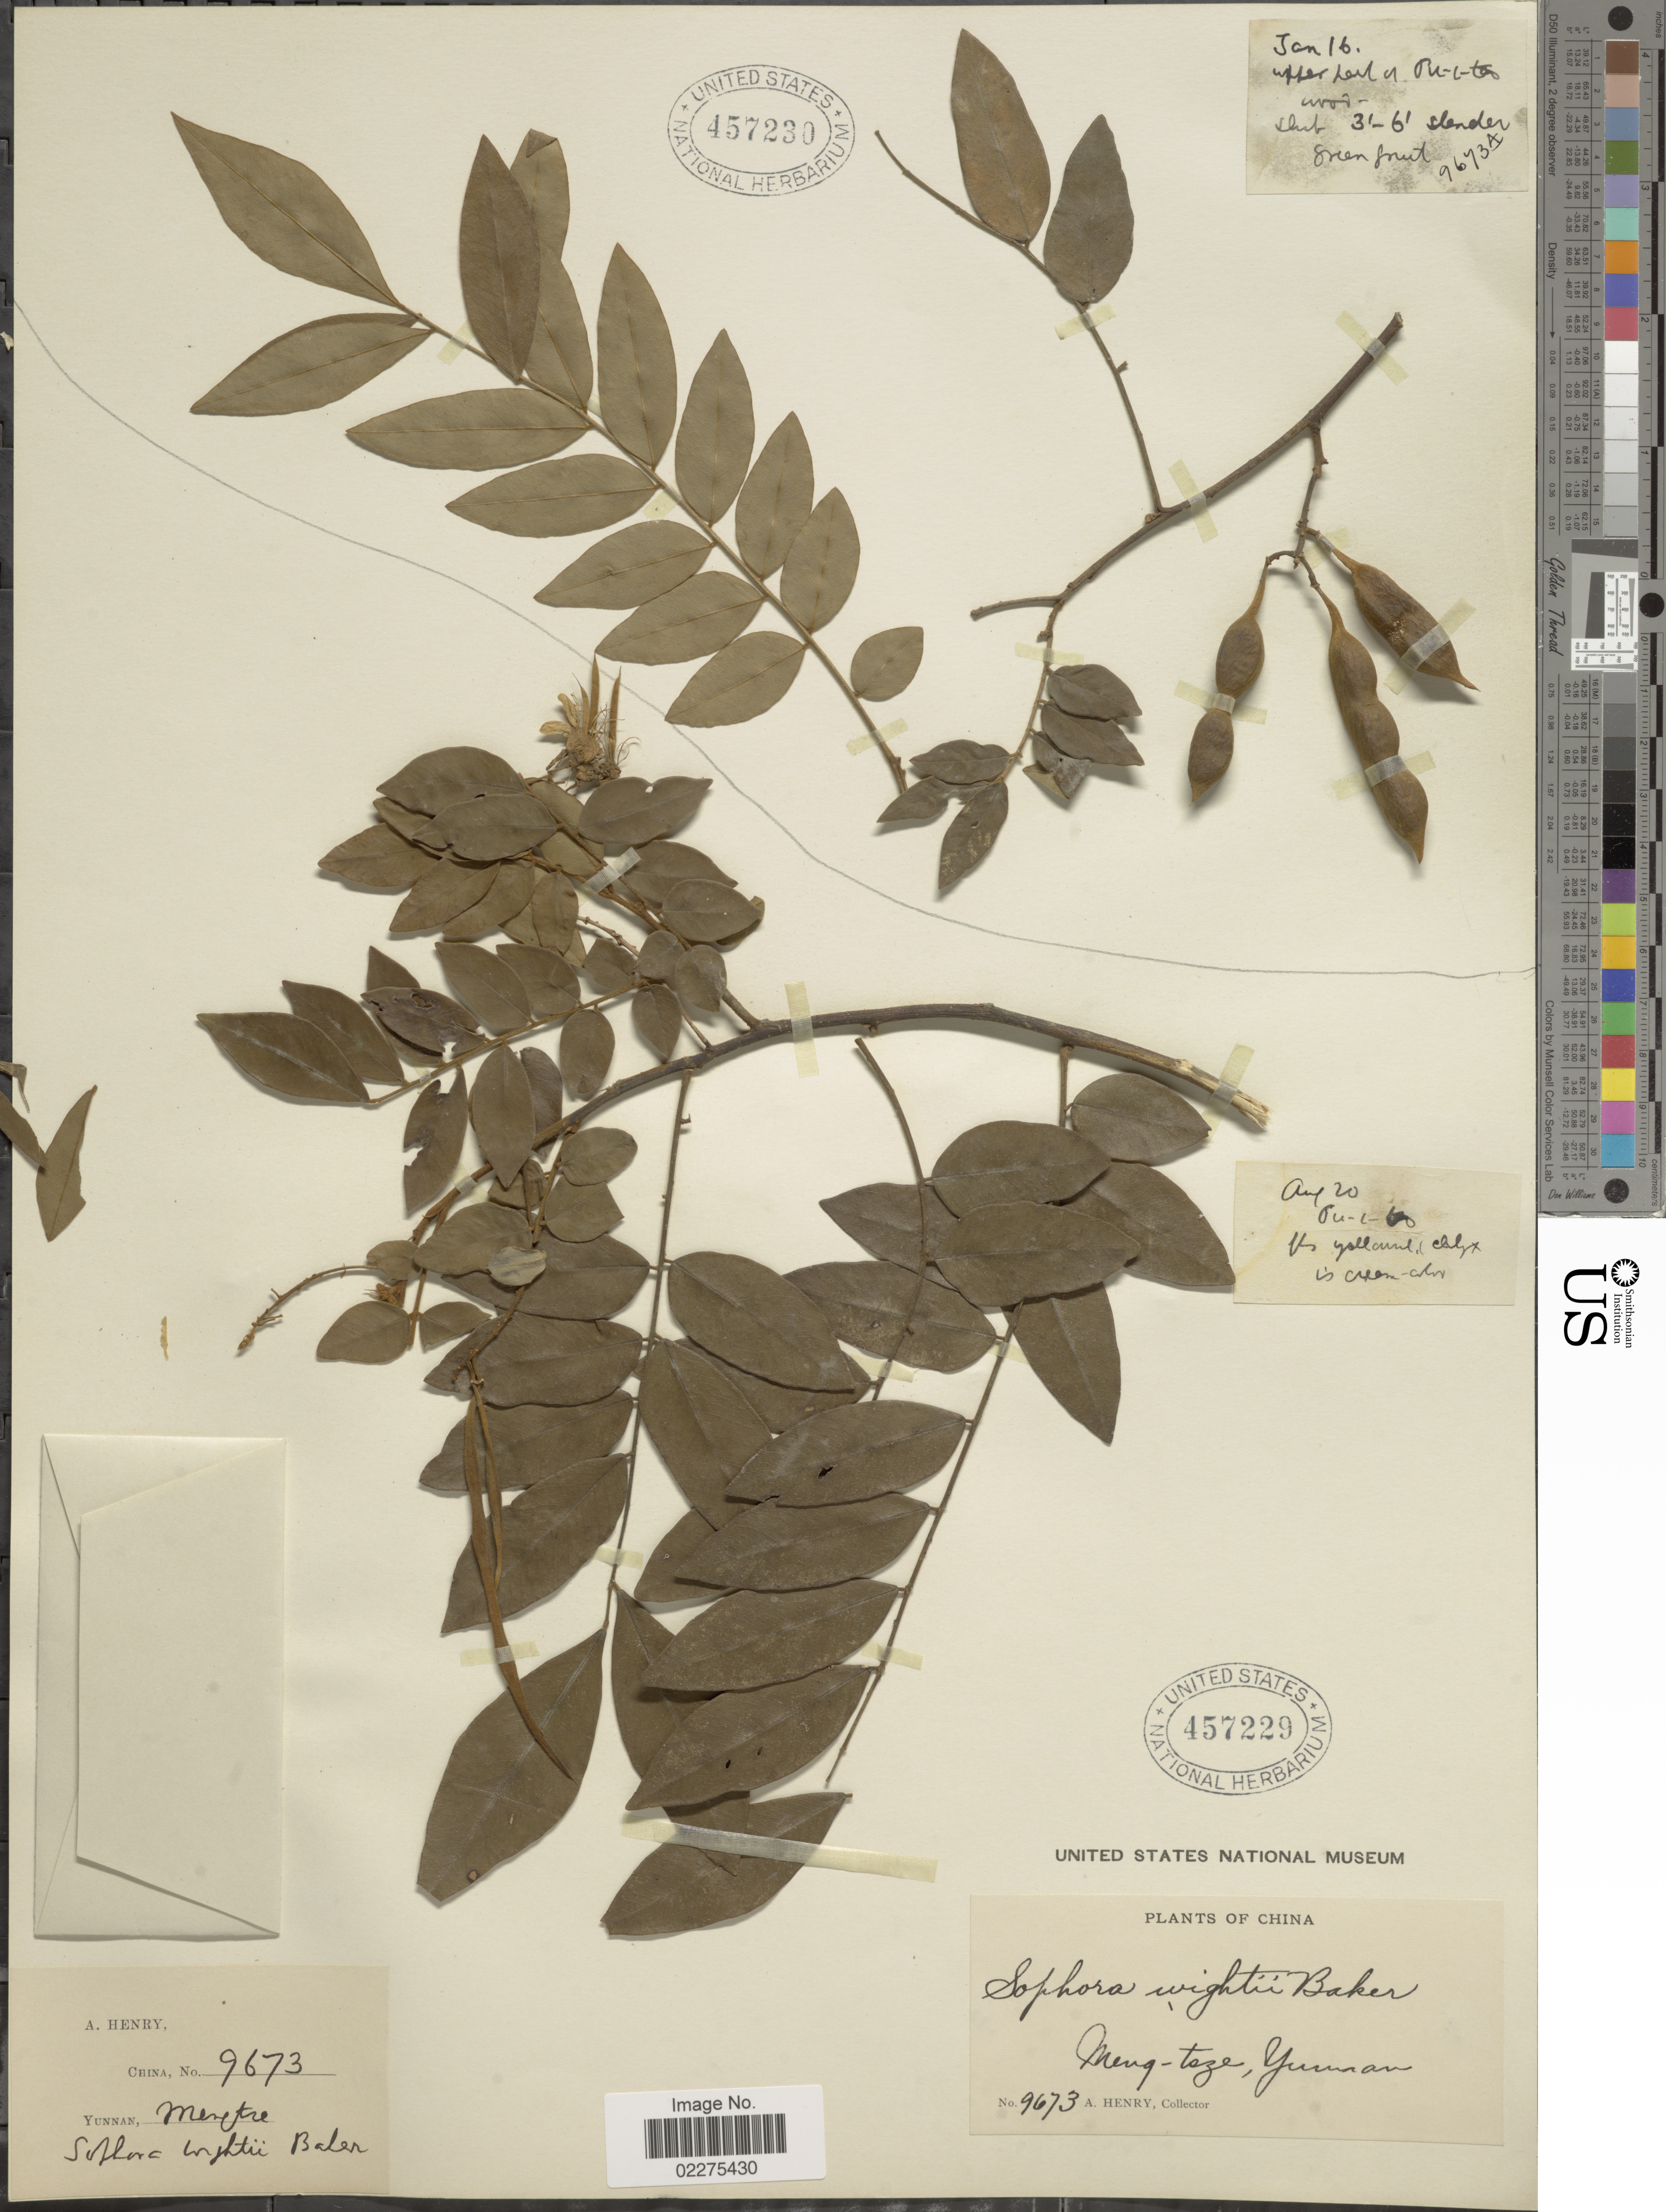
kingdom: Plantae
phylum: Tracheophyta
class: Magnoliopsida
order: Fabales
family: Fabaceae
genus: Sophora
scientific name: Sophora wightii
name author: Baker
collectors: A. Henry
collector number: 9673 A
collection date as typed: Transcribed d/m/y: /1/16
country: China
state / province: Yunnan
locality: Upper half of Pu-i-Teo wood.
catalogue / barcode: US 457230-2